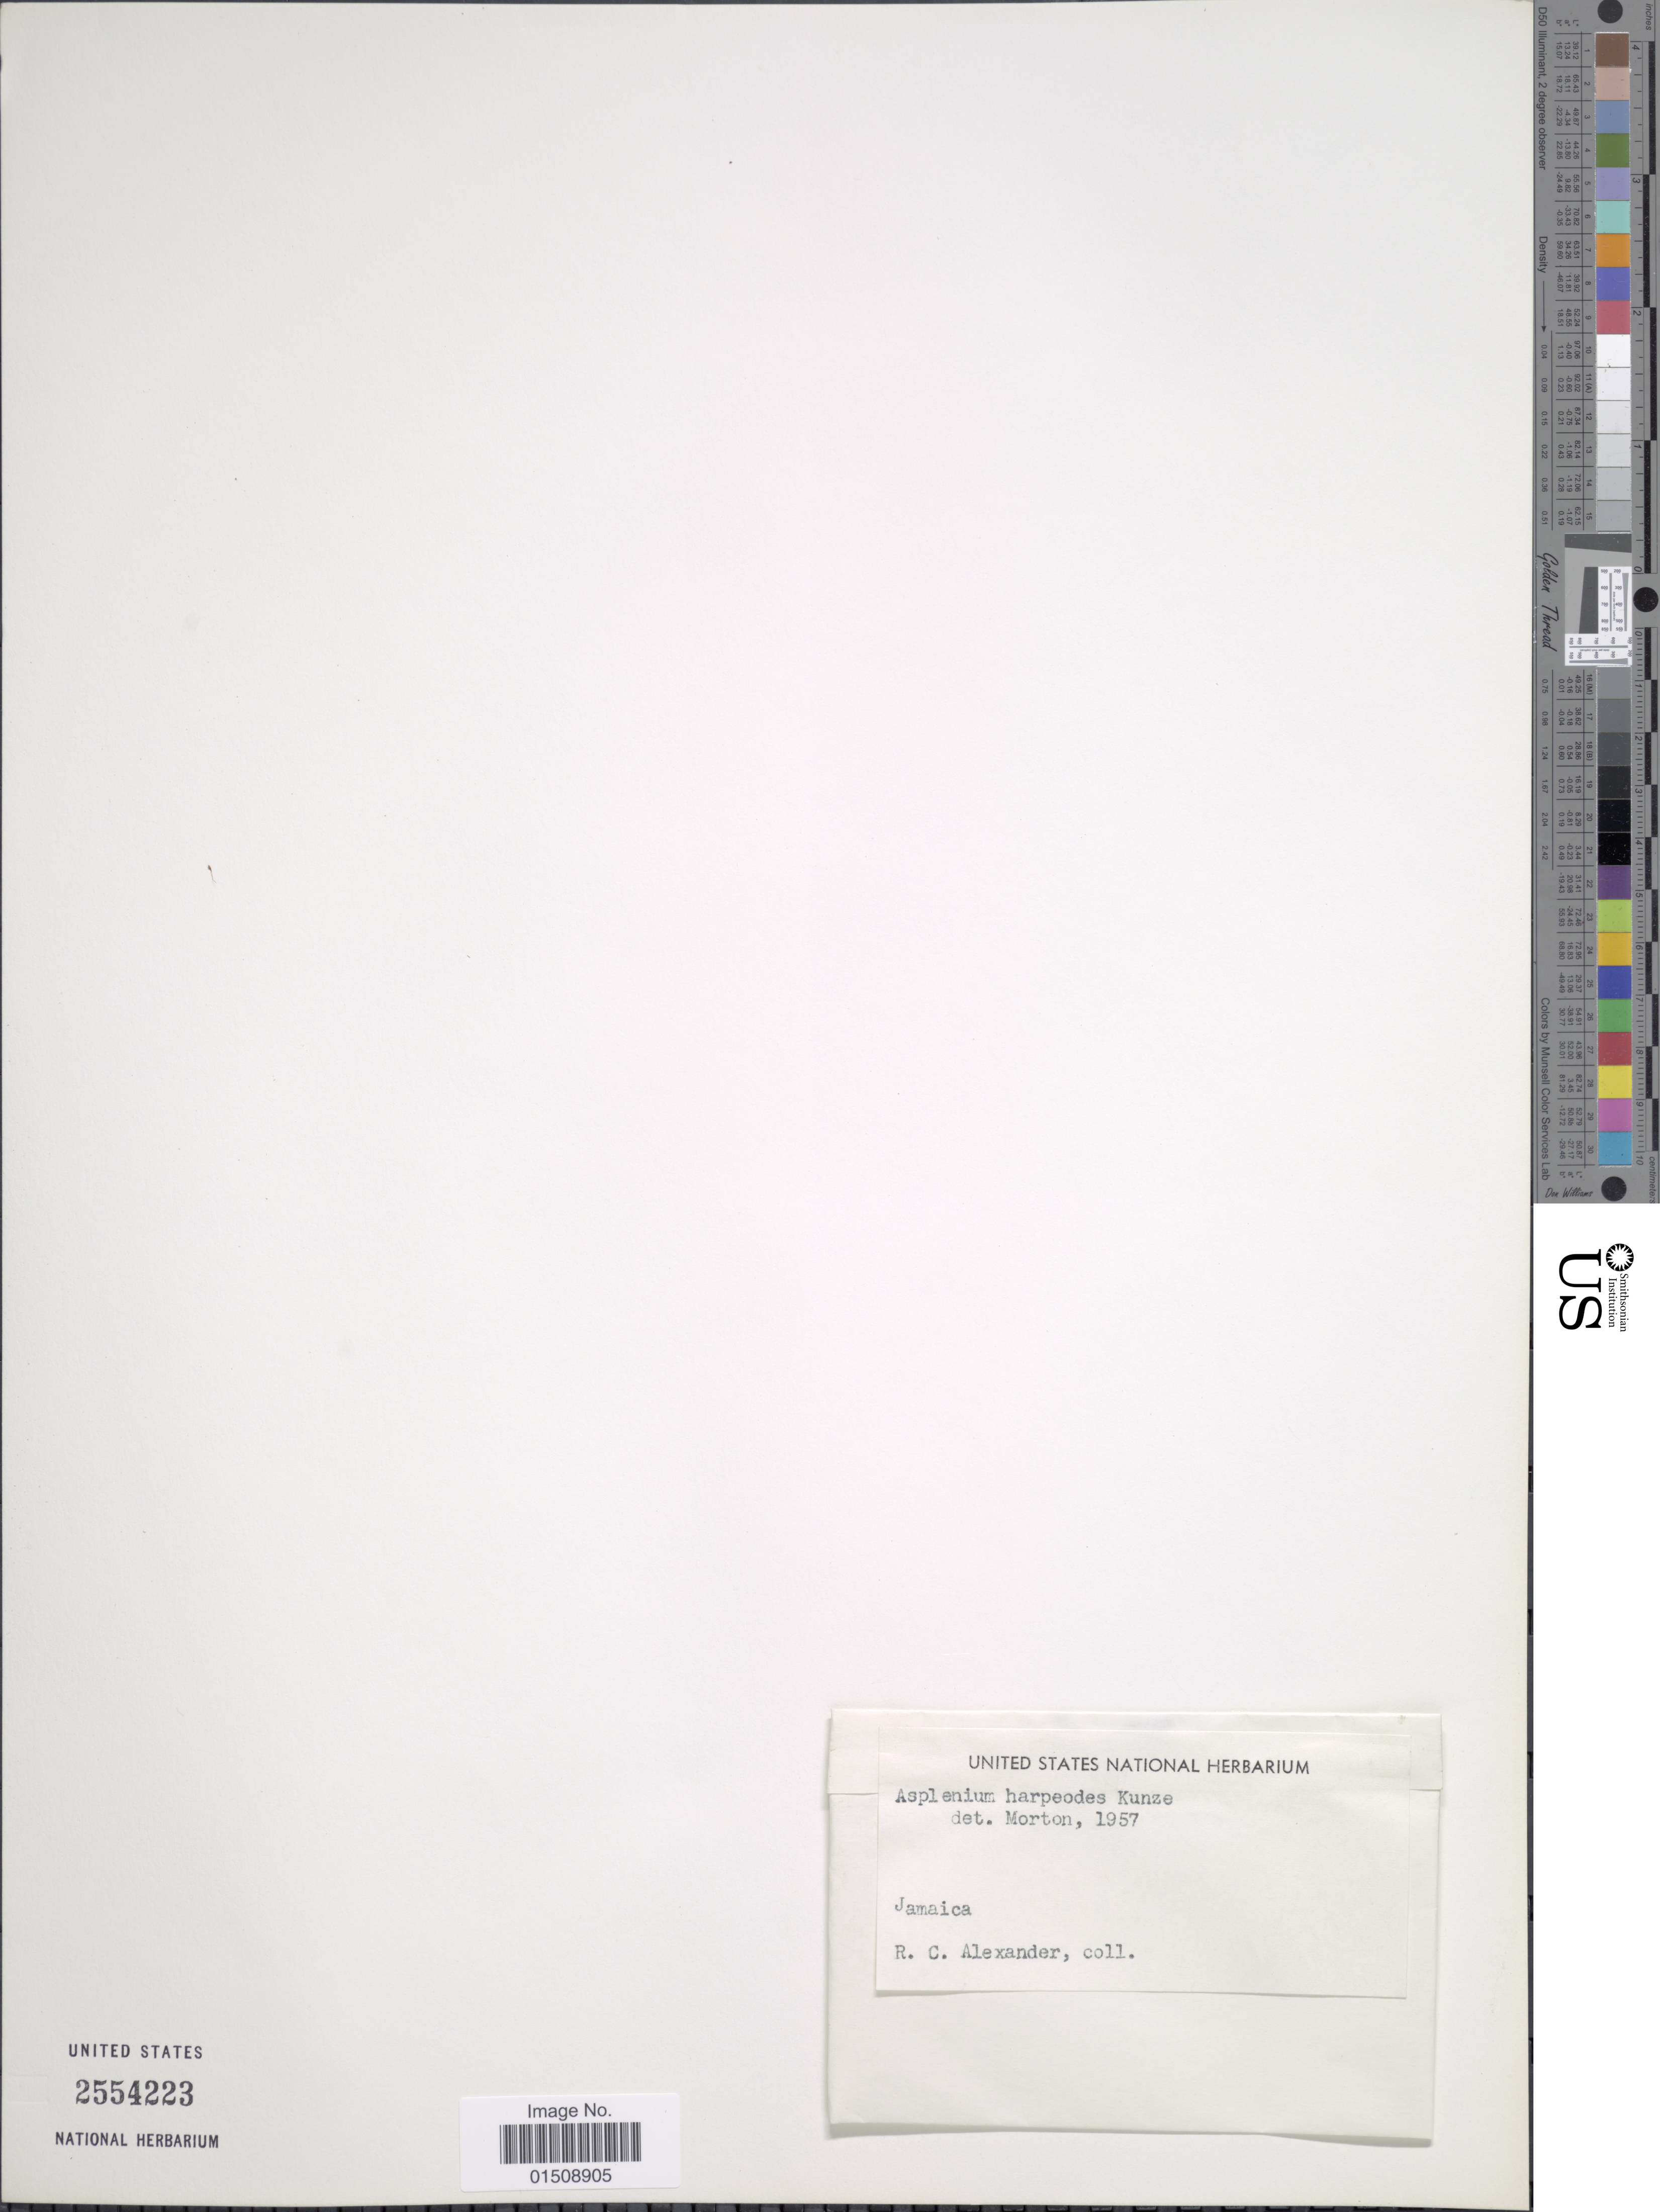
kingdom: Plantae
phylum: Tracheophyta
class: Polypodiopsida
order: Polypodiales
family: Aspleniaceae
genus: Asplenium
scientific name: Asplenium harpeodes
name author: Kunze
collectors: R. C. Alexander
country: Jamaica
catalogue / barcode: US 2554223